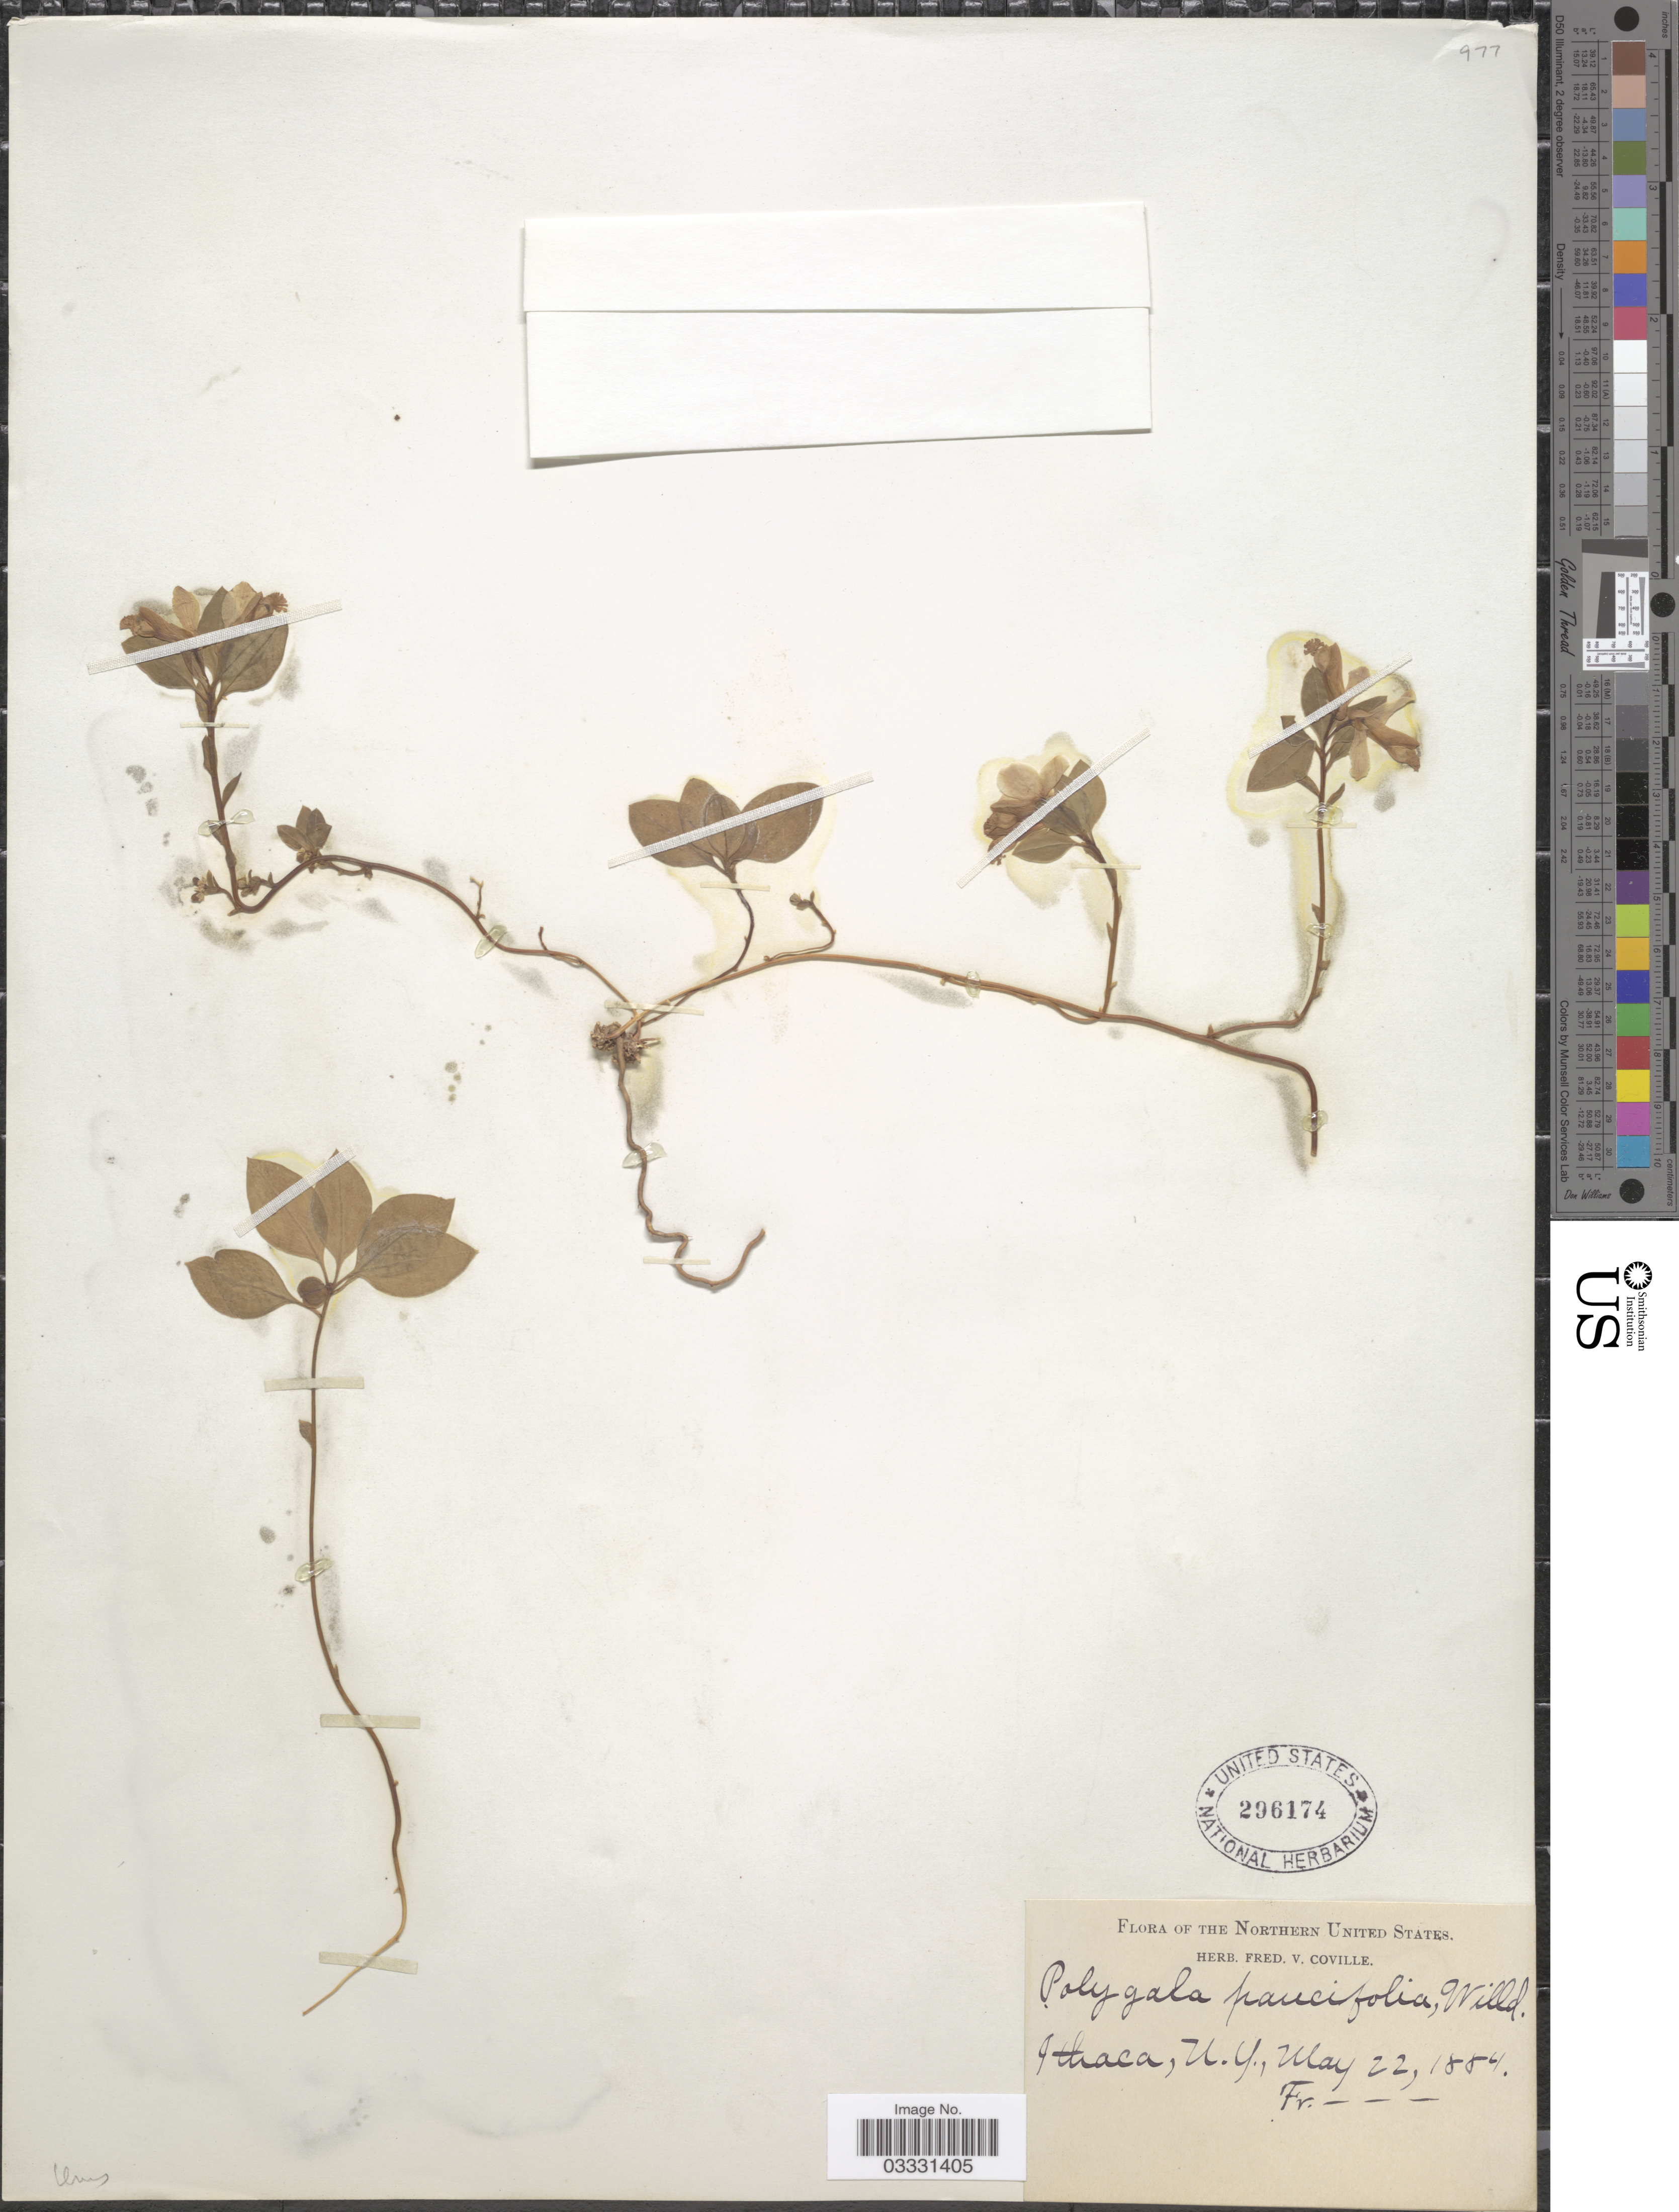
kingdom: Plantae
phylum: Tracheophyta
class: Magnoliopsida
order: Fabales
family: Polygalaceae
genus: Polygaloides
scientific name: Polygaloides paucifolia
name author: (Willd.) J.R. Abbott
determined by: Strong, Mark T., (BOT), Smithsonian Institution - National Museum of Natural History (UNITED STATES)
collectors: ex herb. Fred. V. Coville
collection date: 1884-05-22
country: United States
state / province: New York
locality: Northern United States. Ithaca.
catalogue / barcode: US 296174